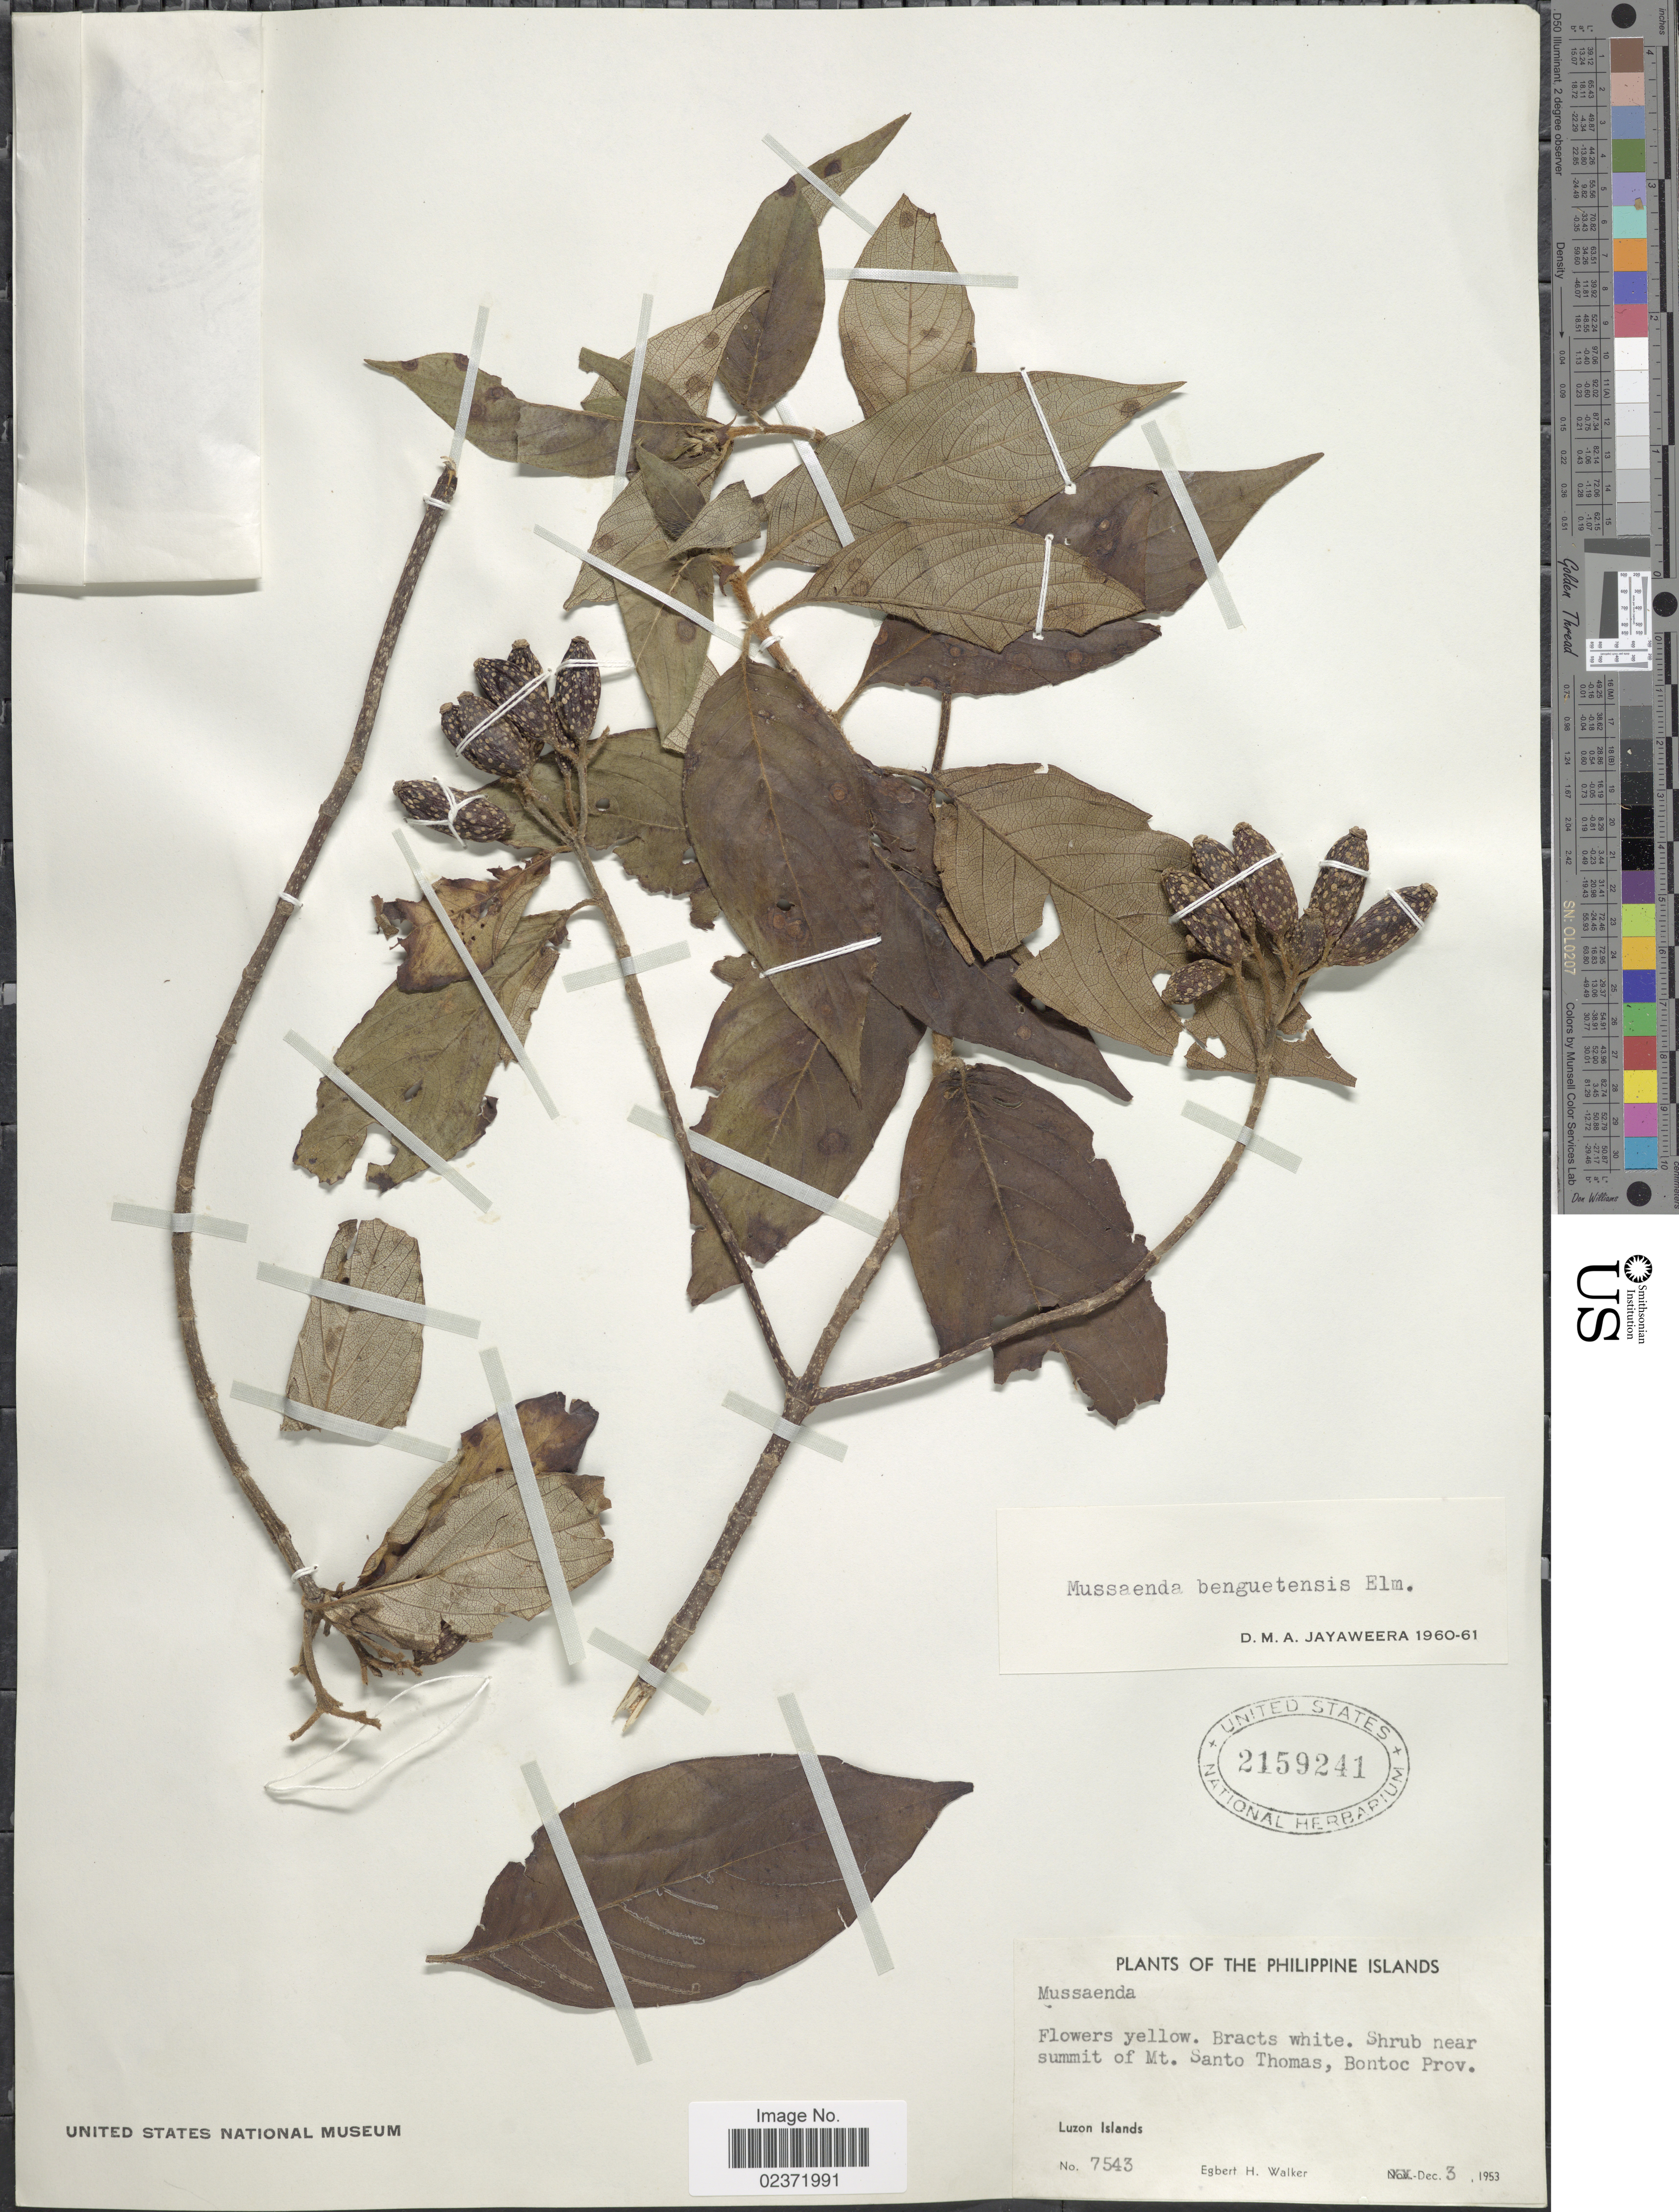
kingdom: Plantae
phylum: Tracheophyta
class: Magnoliopsida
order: Gentianales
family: Rubiaceae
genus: Mussaenda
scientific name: Mussaenda benguetensis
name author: Elmer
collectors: E. H. Walker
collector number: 7543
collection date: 1953-12-03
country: Philippines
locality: Near summit of Mt. Santo Thomas, Bontoc, Luzon Islands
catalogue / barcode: US 2159241